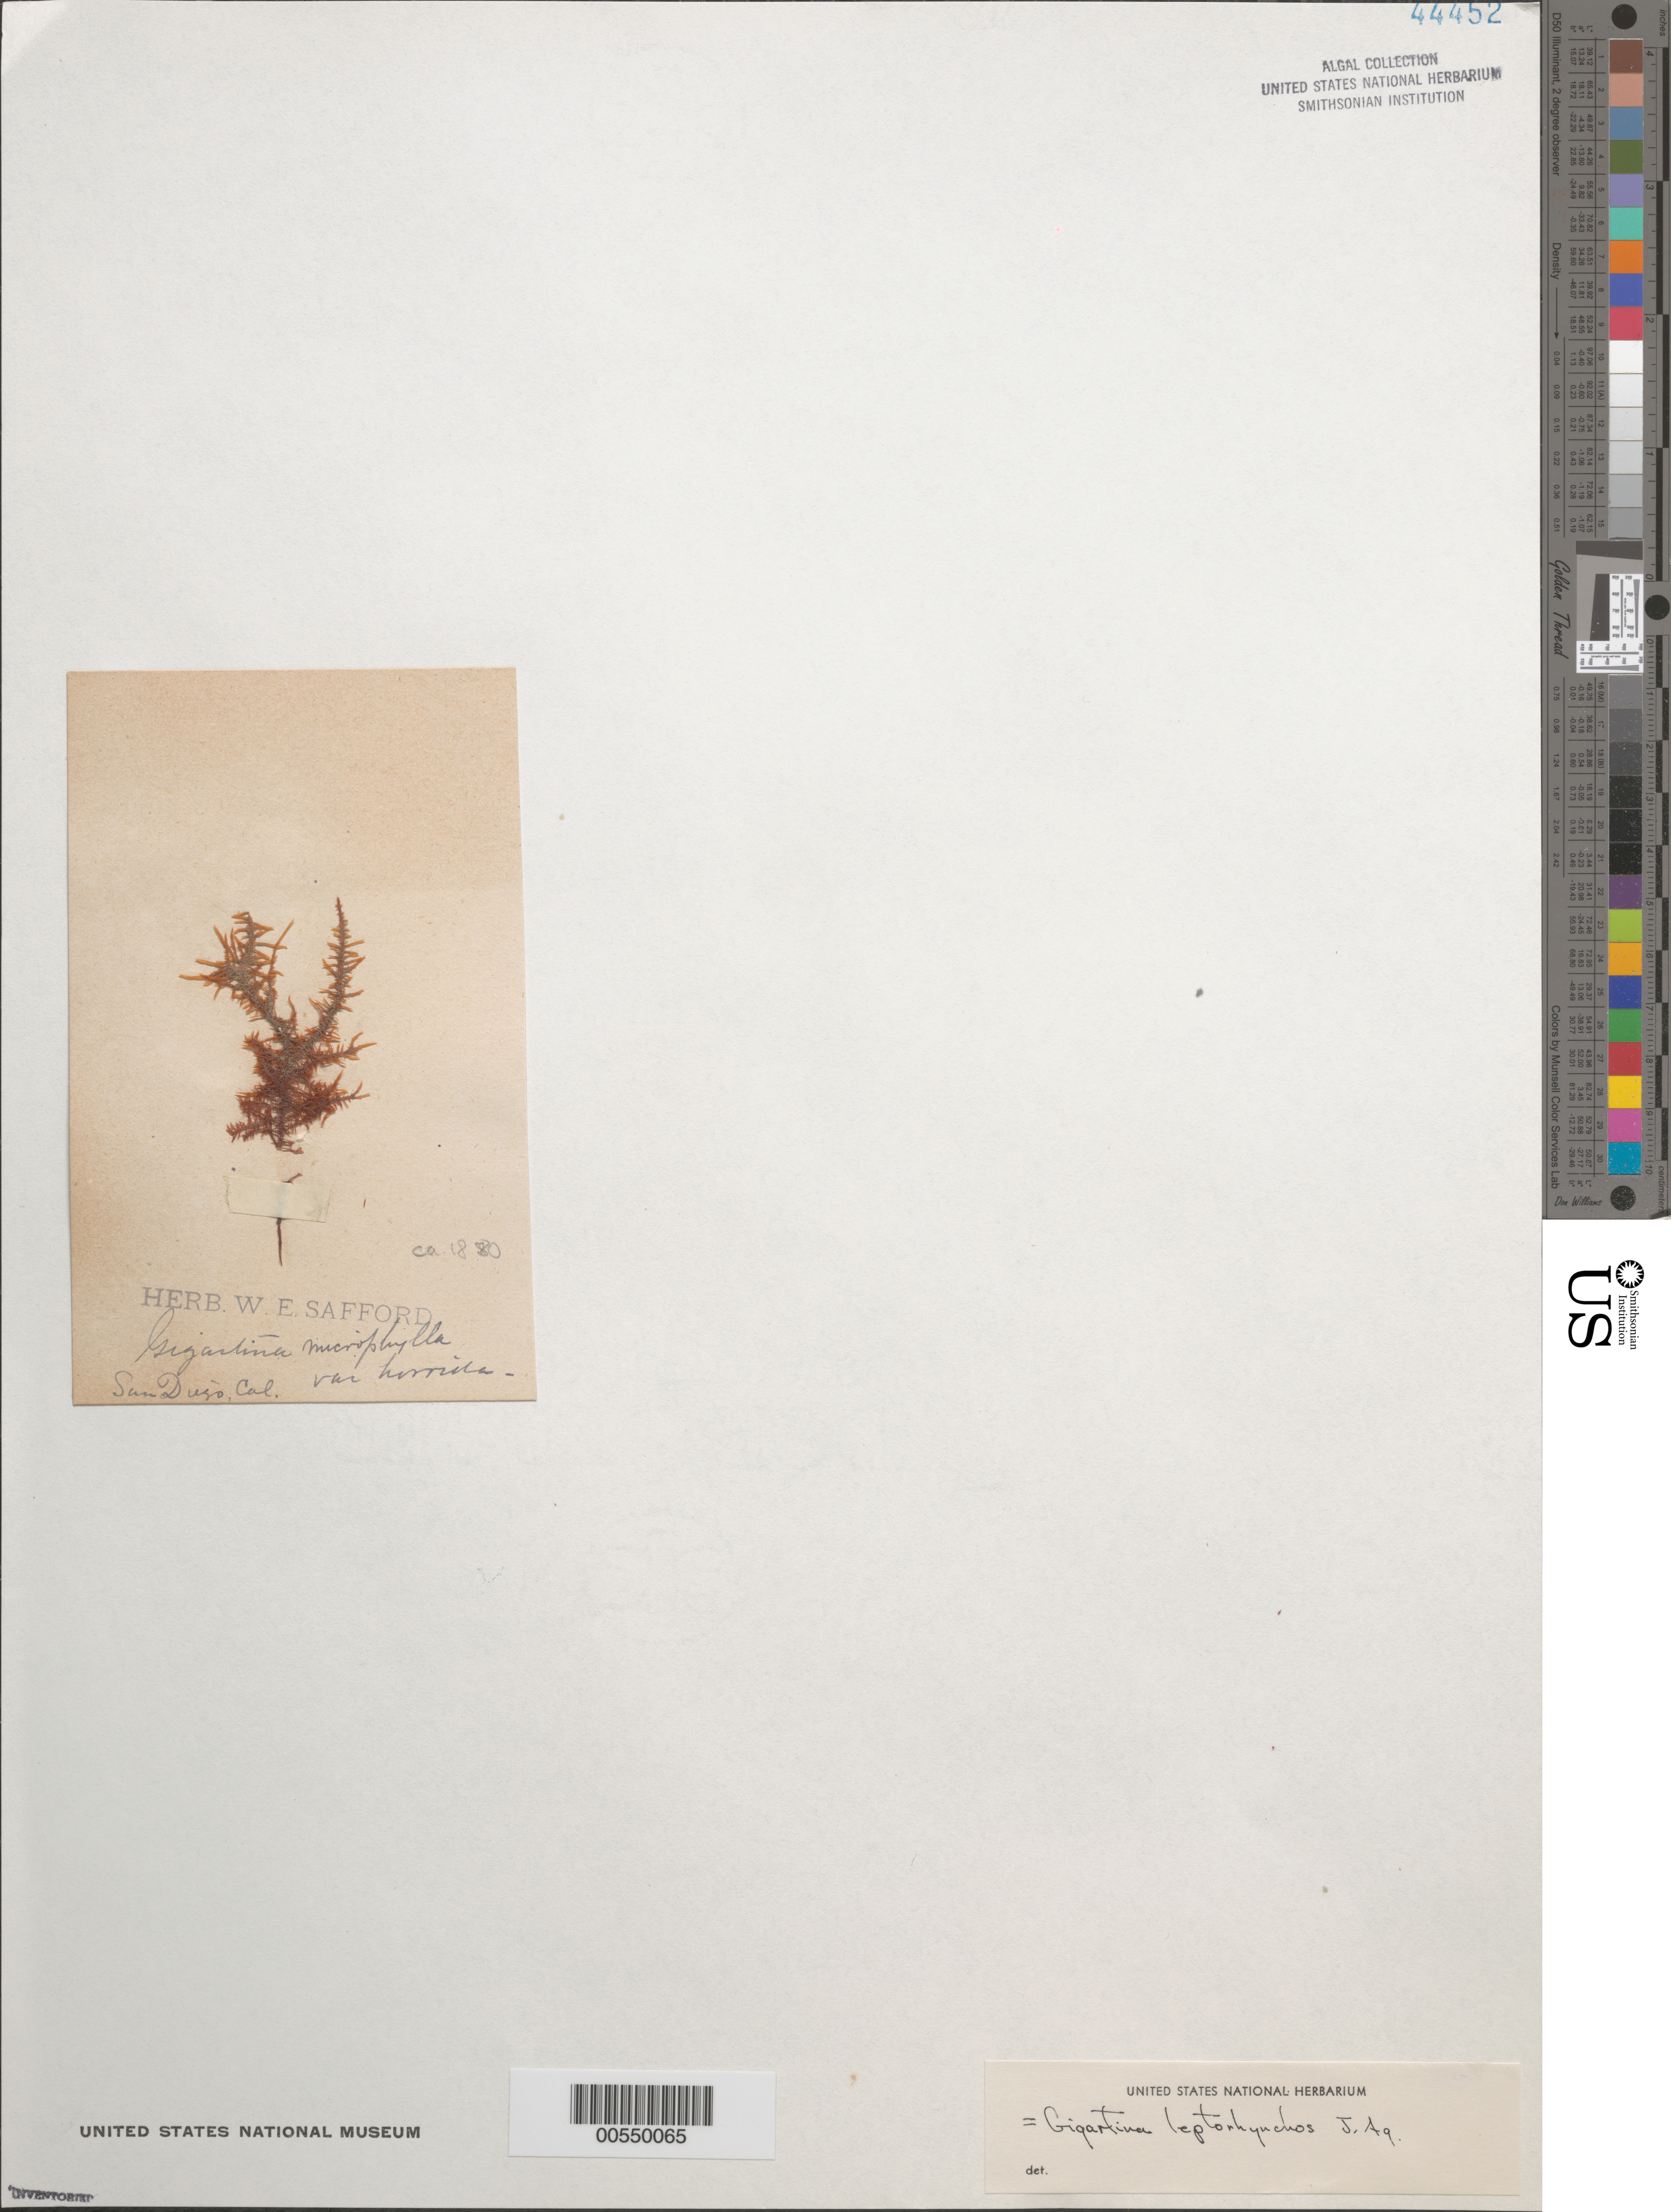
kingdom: Plantae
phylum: Rhodophyta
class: Florideophyceae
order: Gigartinales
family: Gigartinaceae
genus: Mazzaella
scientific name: Mazzaella leptorhynchos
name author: (J. Agardh) Leister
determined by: Algae name updating Project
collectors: W. E. Safford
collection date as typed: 1880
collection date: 1880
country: United States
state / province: California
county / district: San Diego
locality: San Diego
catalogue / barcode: US 44452